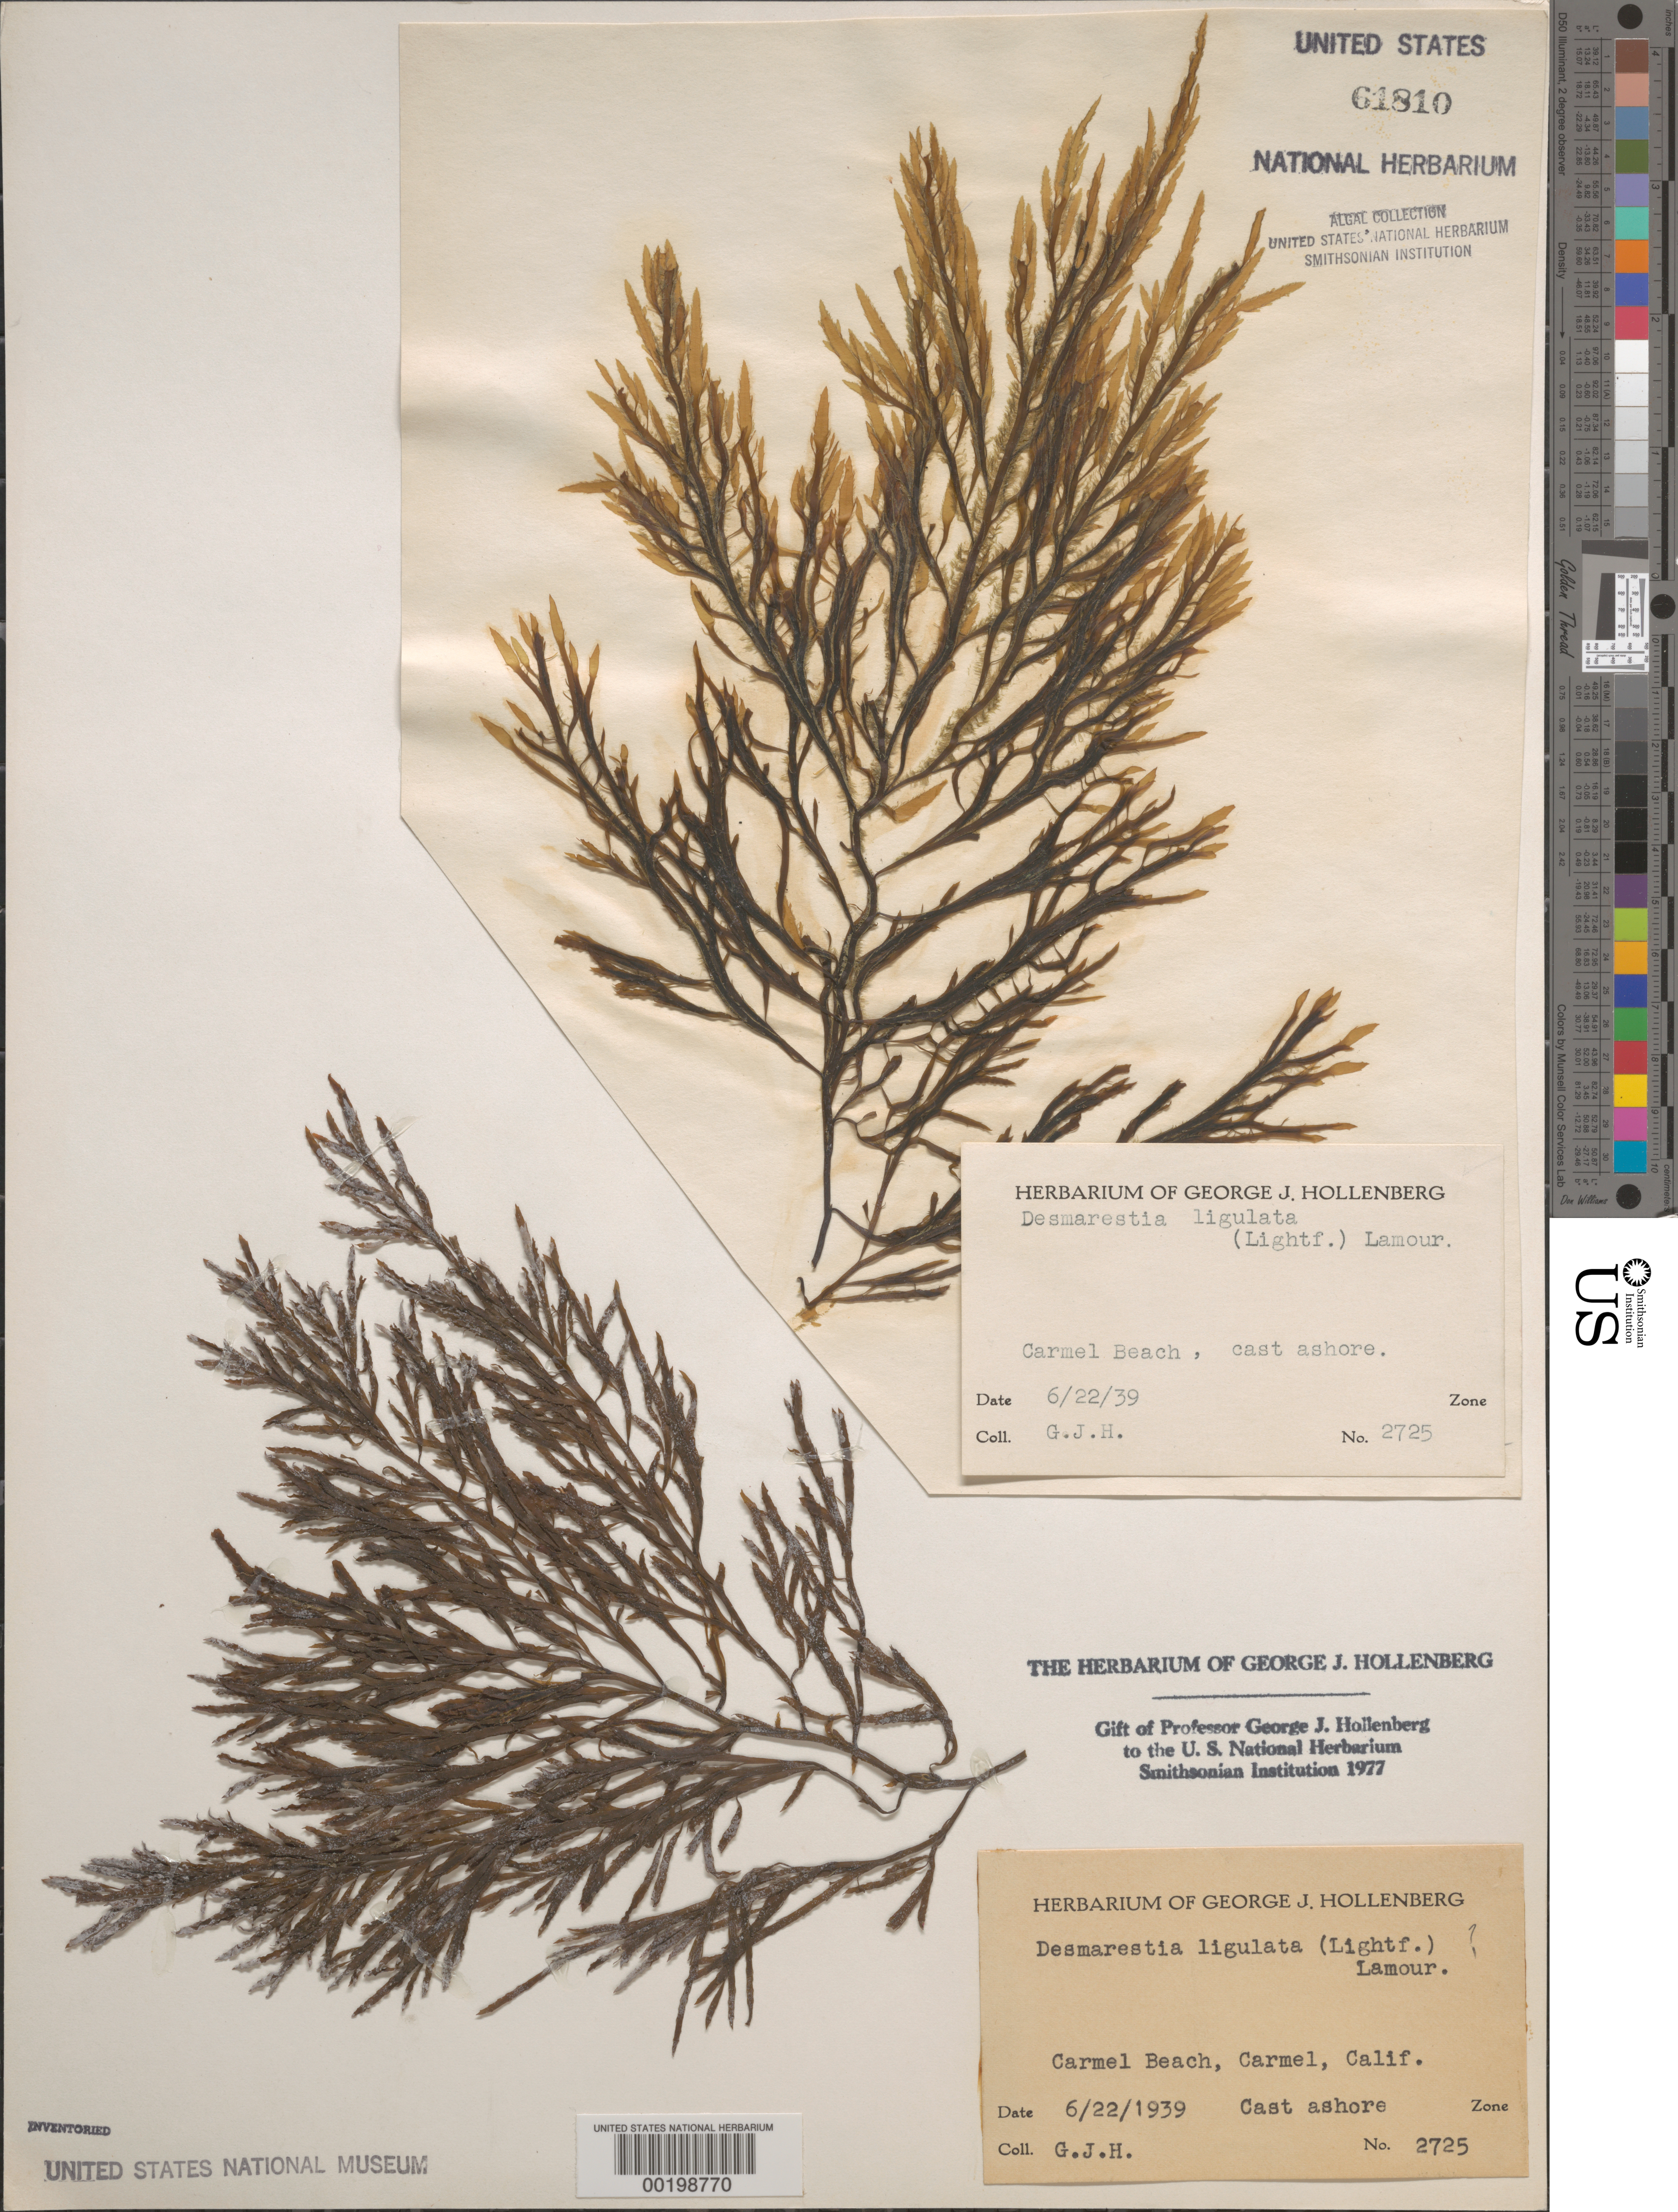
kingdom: Chromista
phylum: Ochrophyta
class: Phaeophyceae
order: Desmarestiales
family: Desmarestiaceae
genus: Desmarestia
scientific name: Desmarestia ligulata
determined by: Hollenberg, George J.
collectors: G. Hollenberg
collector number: GJH 2725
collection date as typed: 22 Jun 1939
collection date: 1939-06-22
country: United States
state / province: California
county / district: Monterey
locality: Carmel Beach, Carmel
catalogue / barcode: US 61810